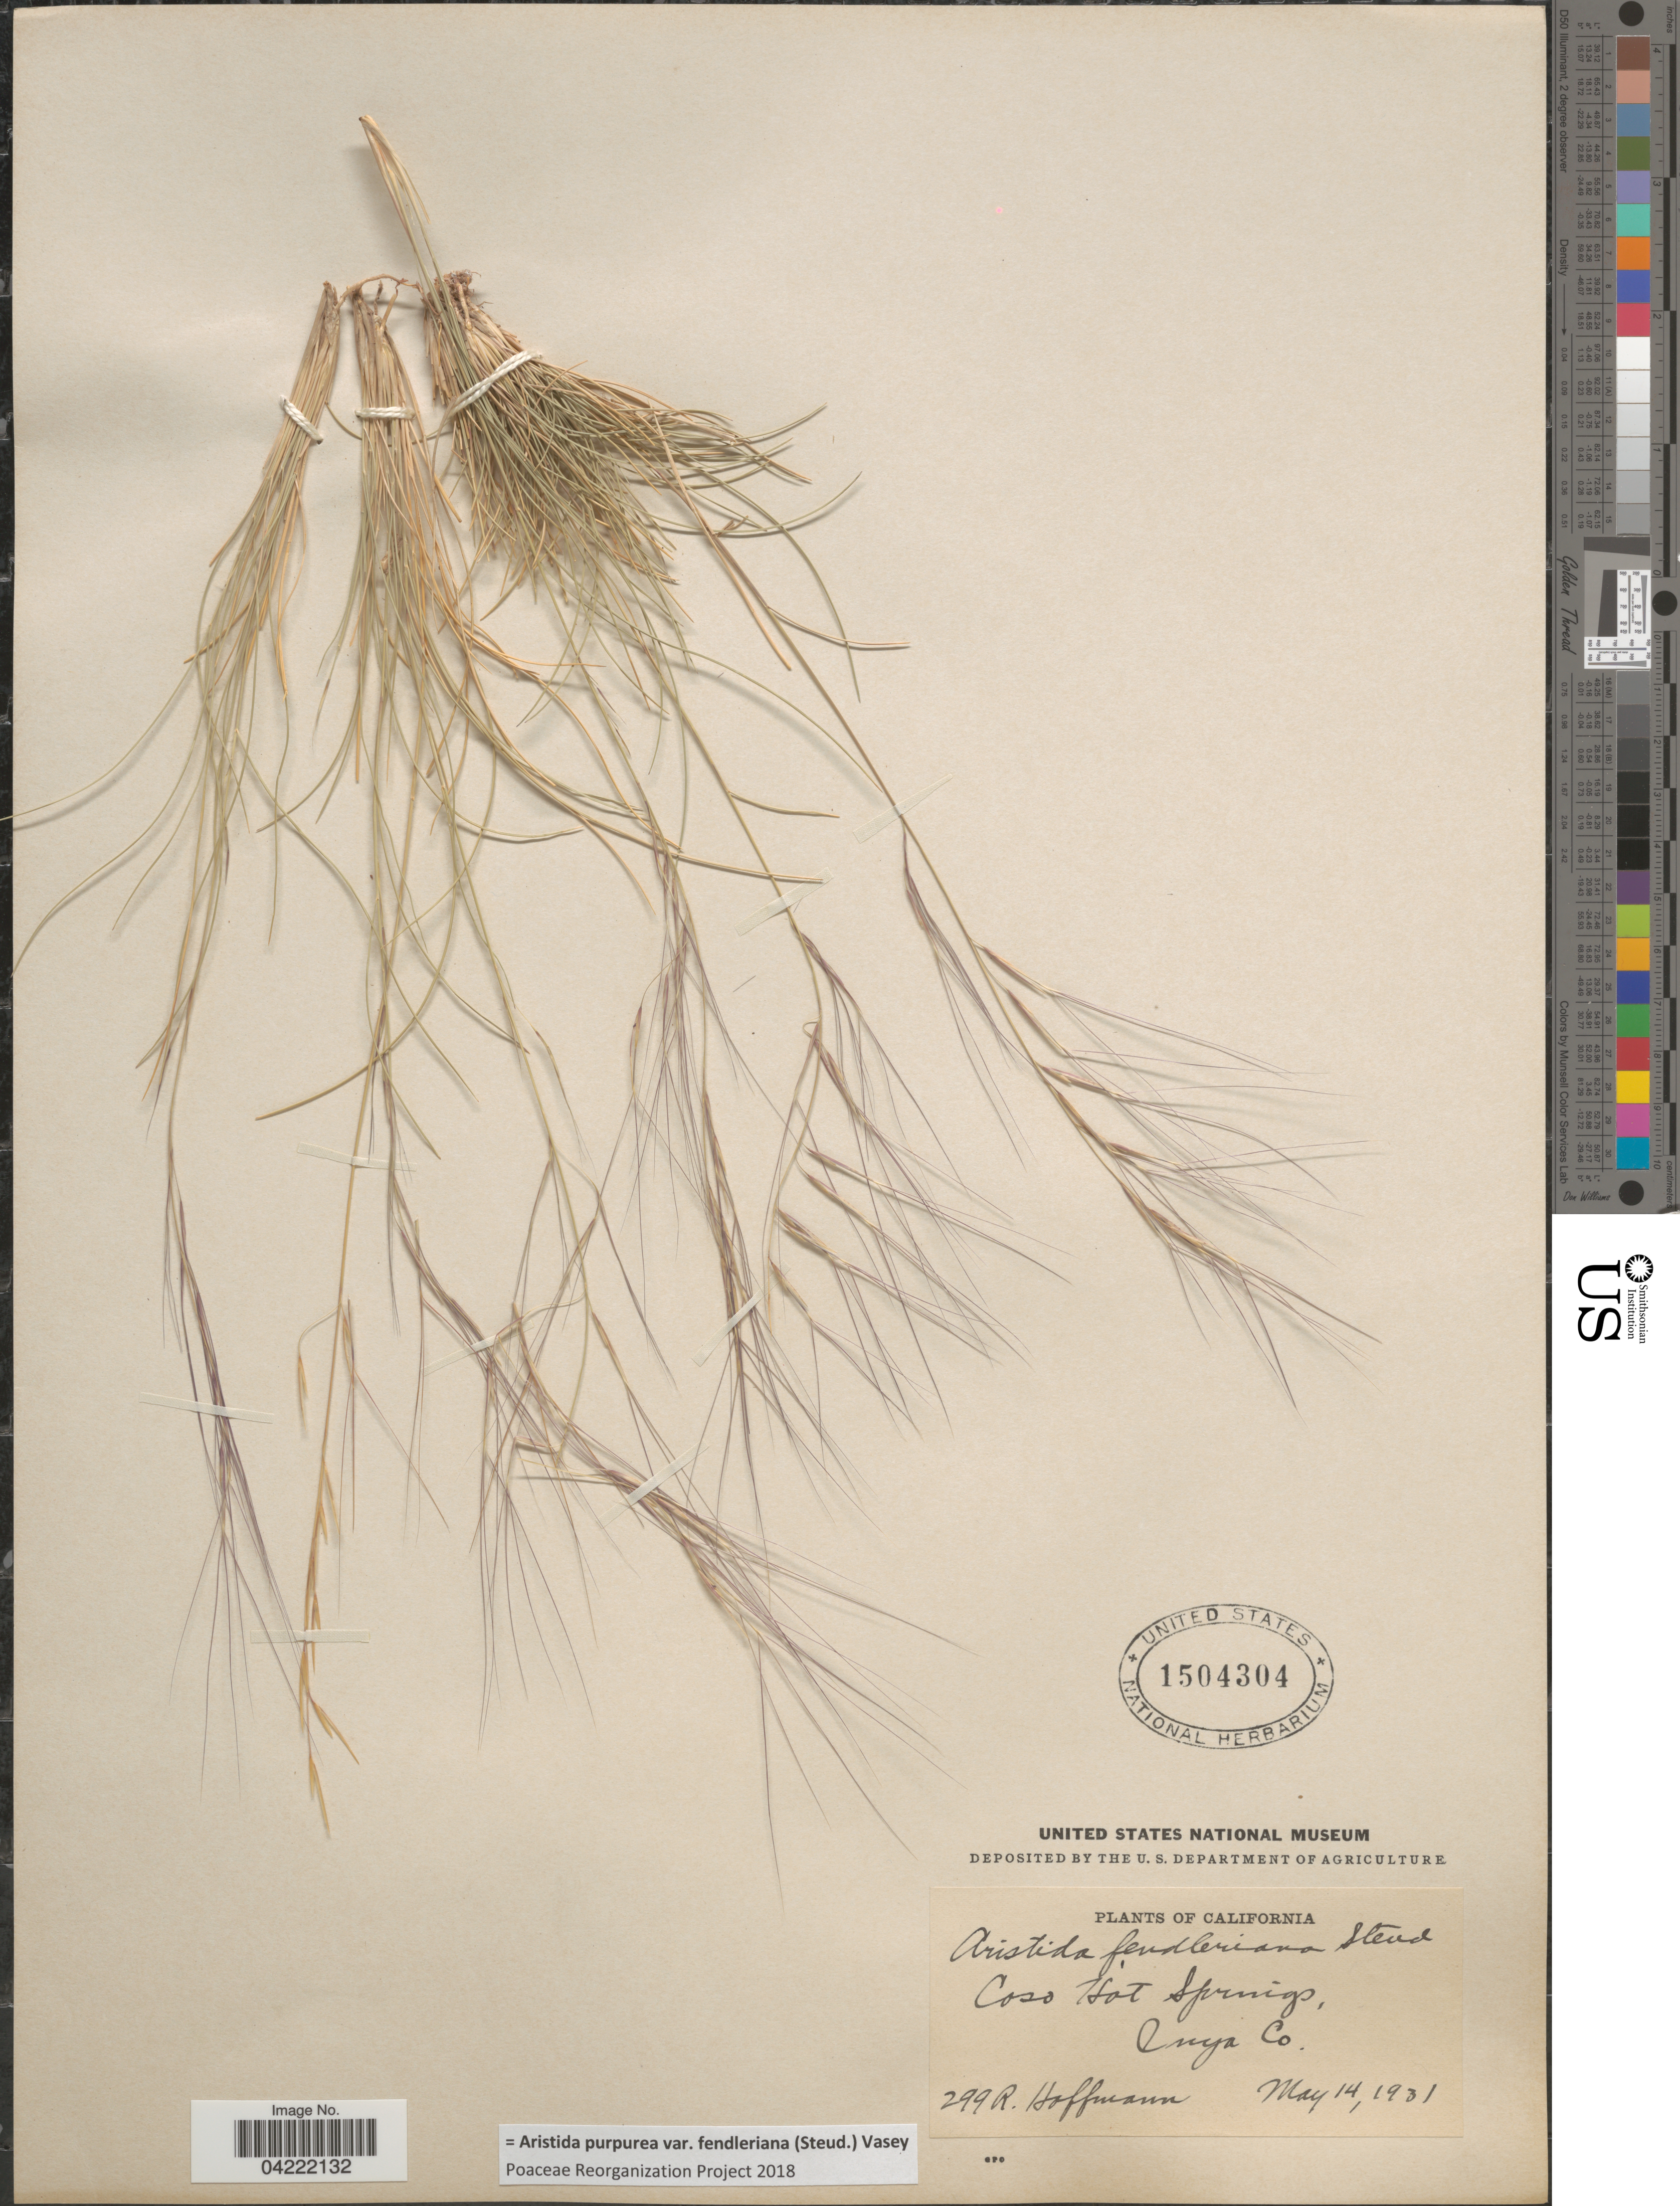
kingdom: Plantae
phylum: Tracheophyta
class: Liliopsida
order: Poales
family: Poaceae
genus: Aristida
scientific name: Aristida purpurea var. fendleriana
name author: (Steud.) Vasey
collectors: R. Hoffman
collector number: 299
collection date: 1931-05-14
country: United States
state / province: California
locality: Coso Hot Springs, Enya Co.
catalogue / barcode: US 1504304